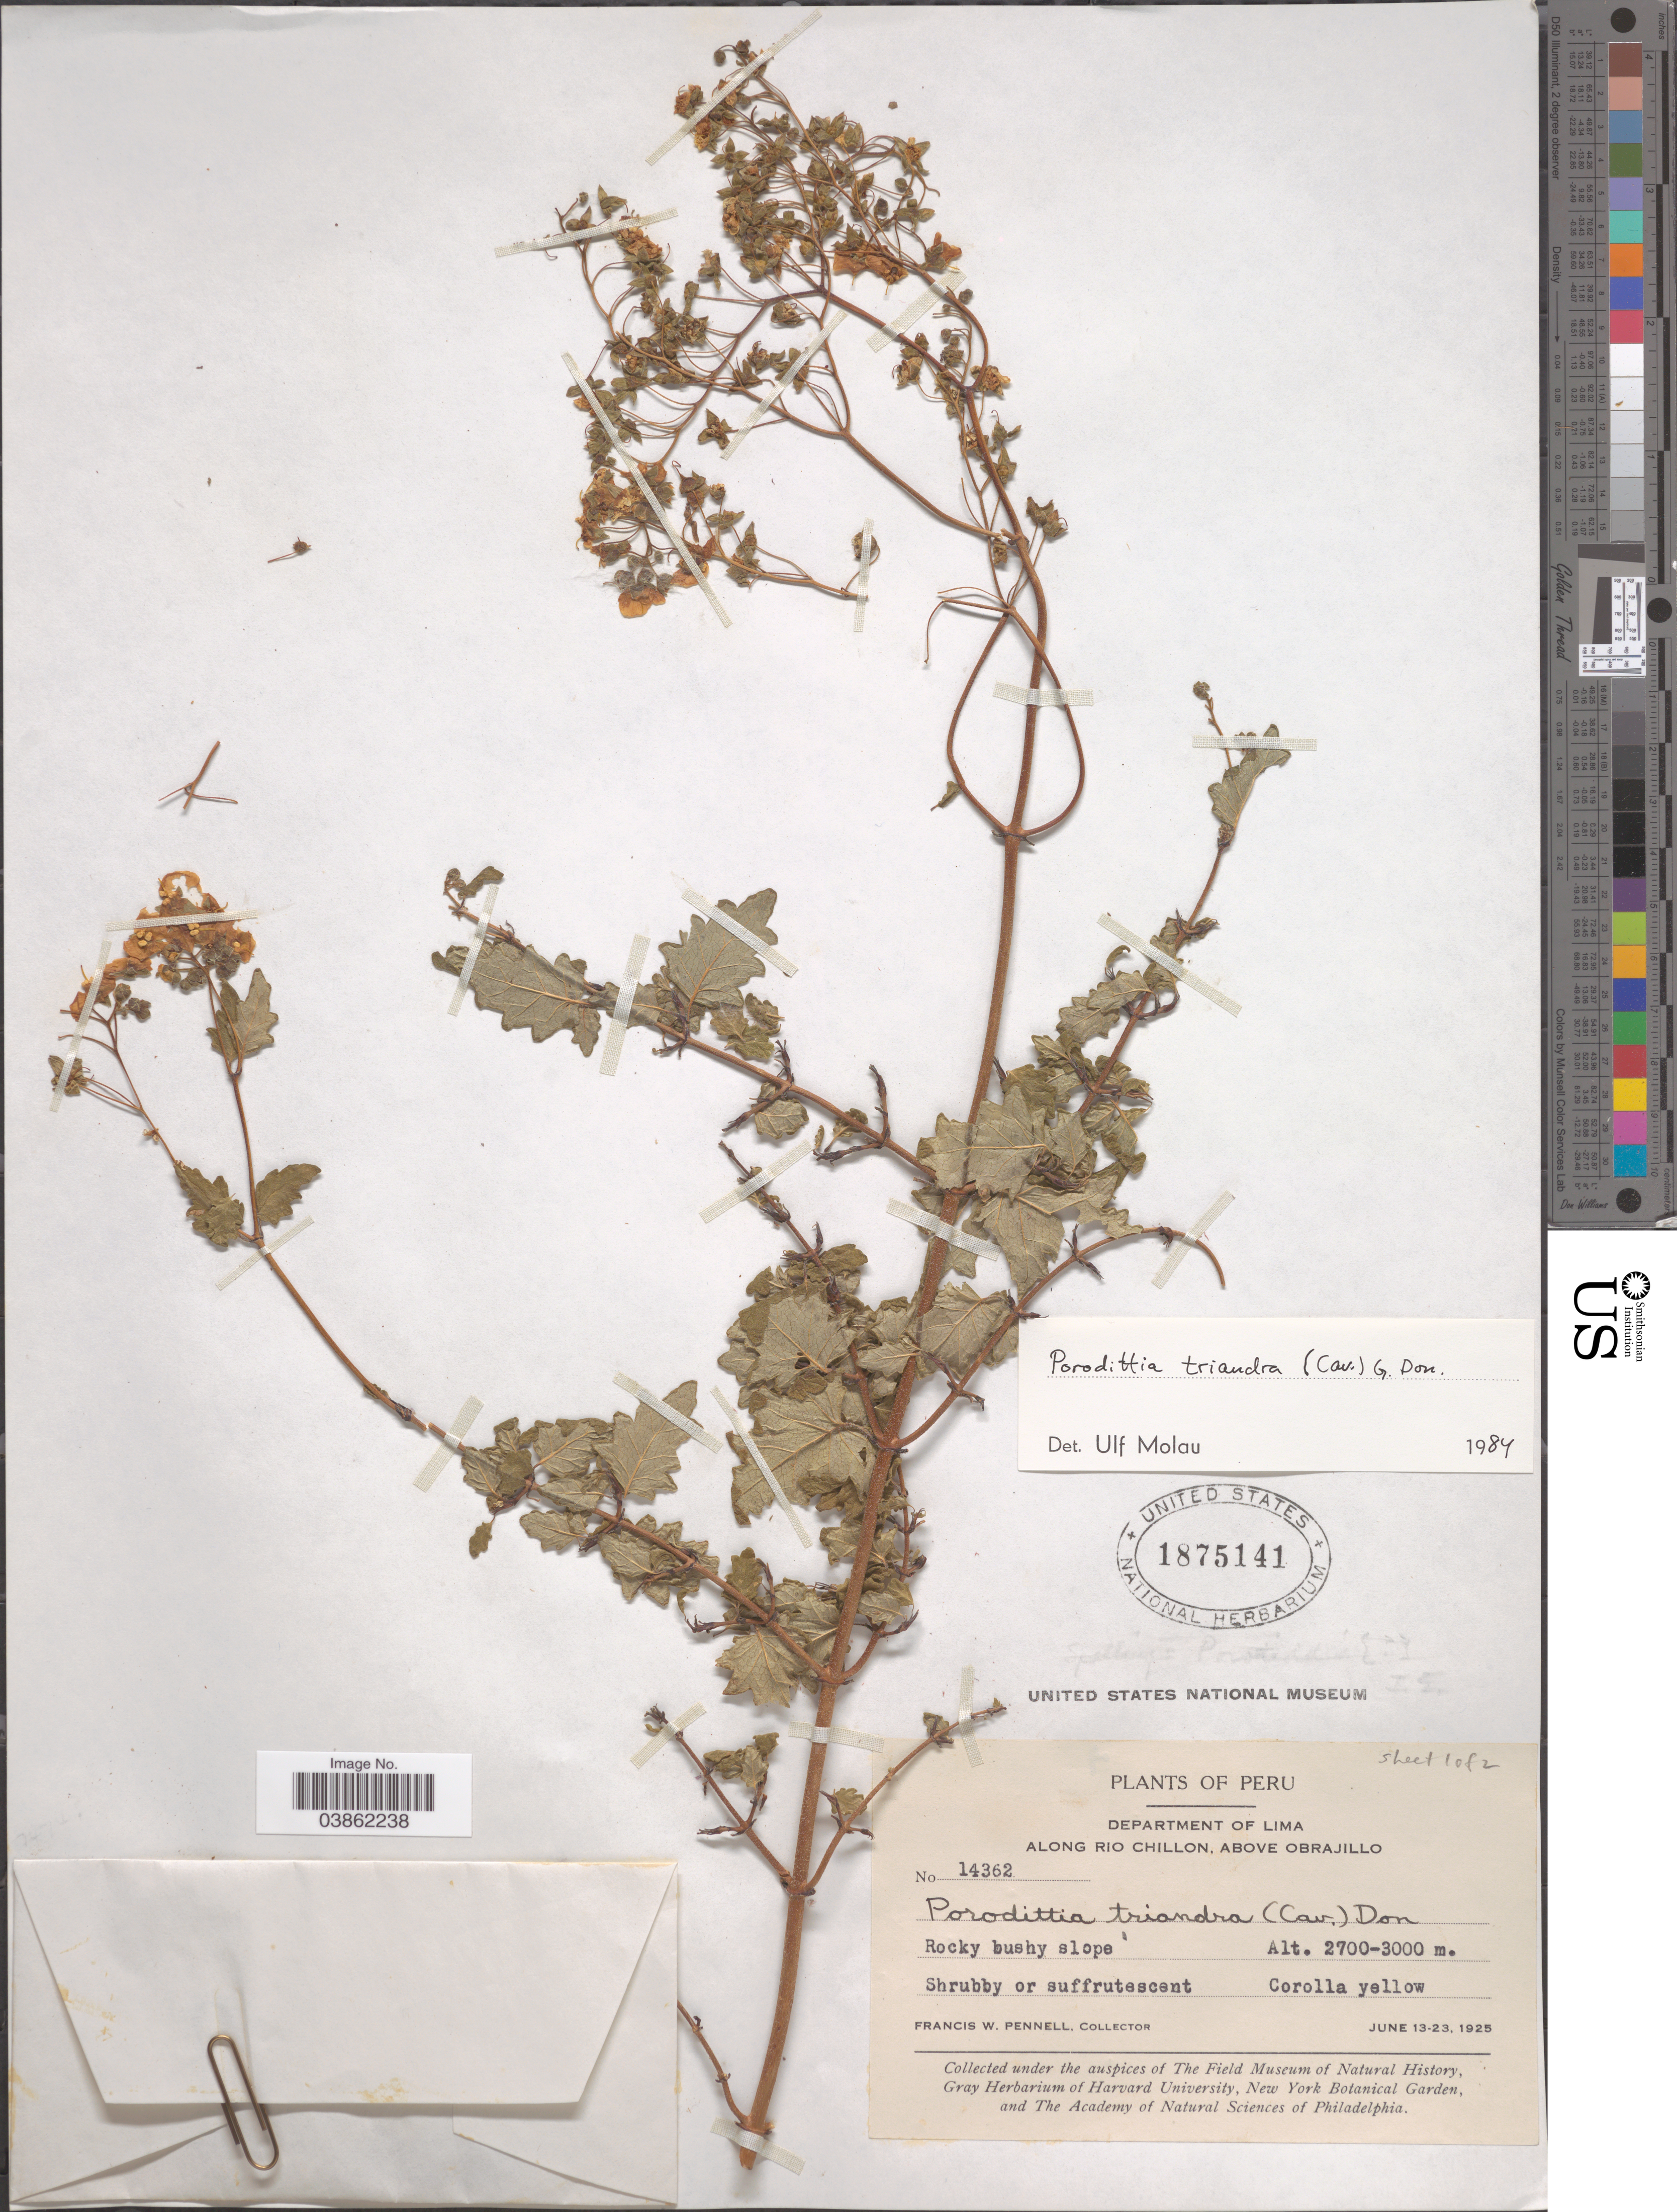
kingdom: Plantae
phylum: Tracheophyta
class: Magnoliopsida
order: Lamiales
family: Calceolariaceae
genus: Porodittia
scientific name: Porodittia triandra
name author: G. Don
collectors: F. W. Pennell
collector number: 14362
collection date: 1925-06-13/1925-06-23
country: Peru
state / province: Lima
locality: Department of Lima. Along Rio Chillon, above Obrajillo.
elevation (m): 2700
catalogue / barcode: US 1875141